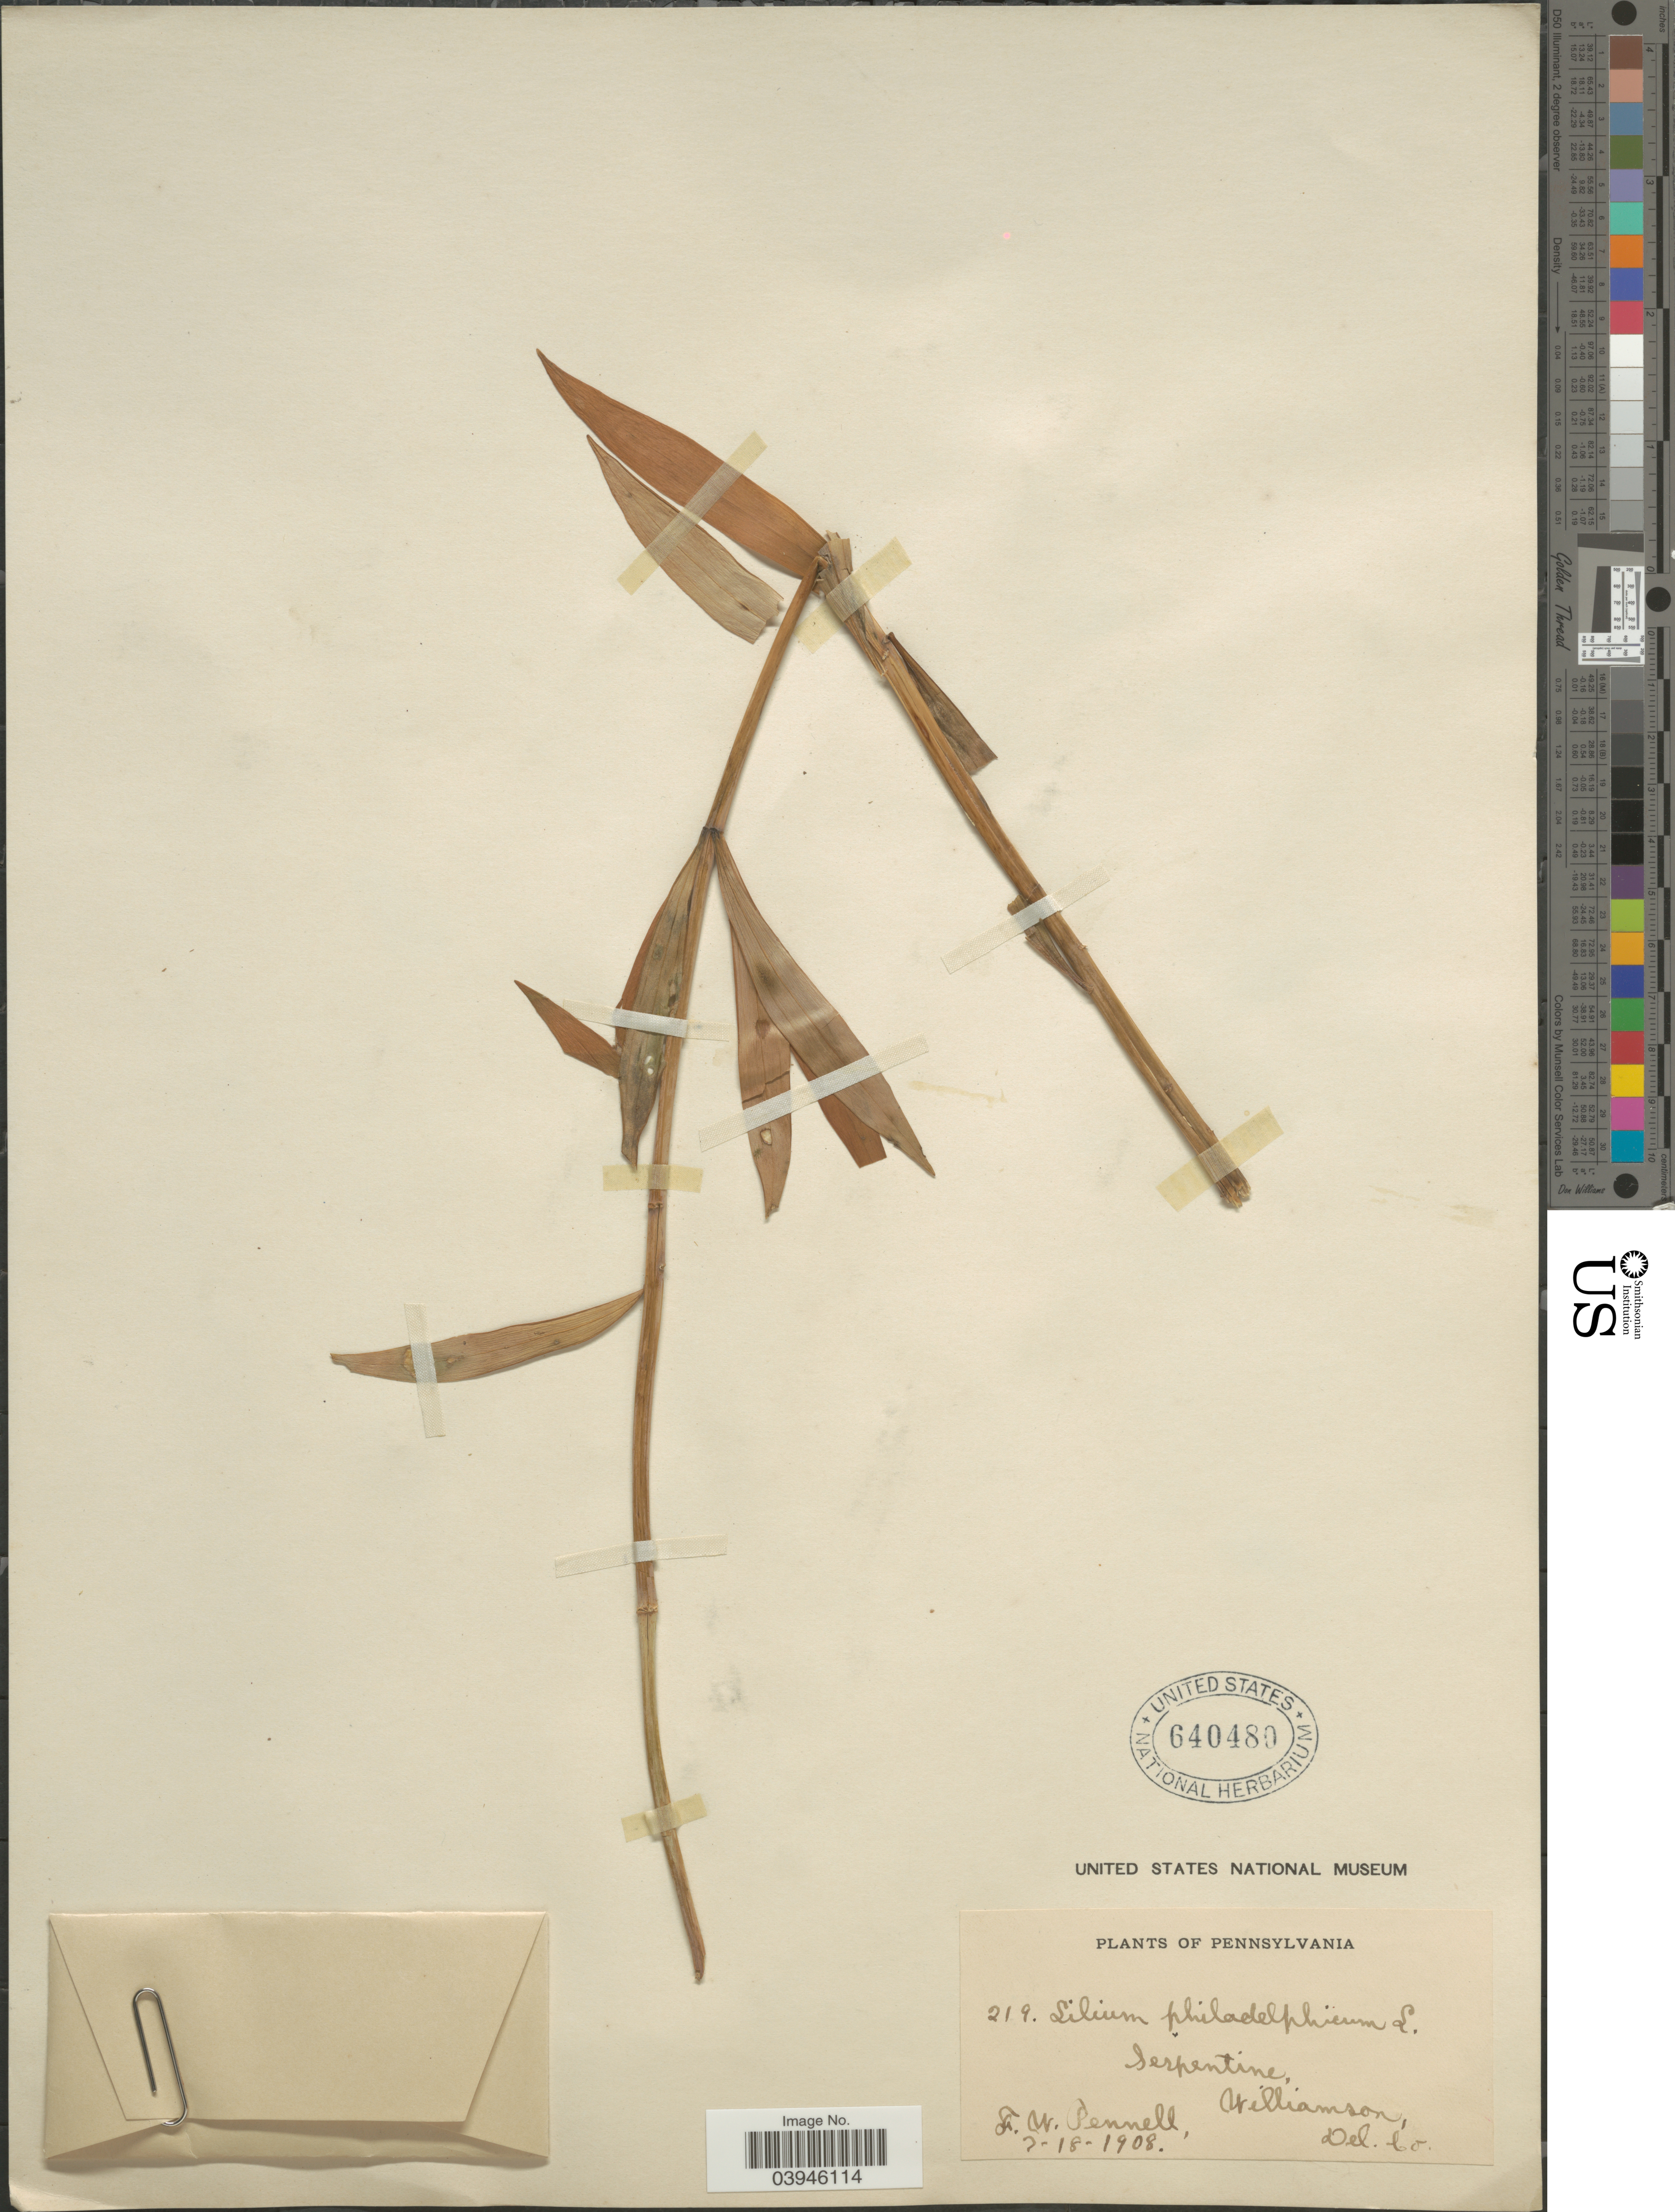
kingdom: Plantae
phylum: Tracheophyta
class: Liliopsida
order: Liliales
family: Liliaceae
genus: Lilium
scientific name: Lilium philadelphicum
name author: L.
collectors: F. W. Pennell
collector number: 219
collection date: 1908-07-18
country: United States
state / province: Pennsylvania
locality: Serpentine, Williamson, Del. Co.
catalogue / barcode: US 640480